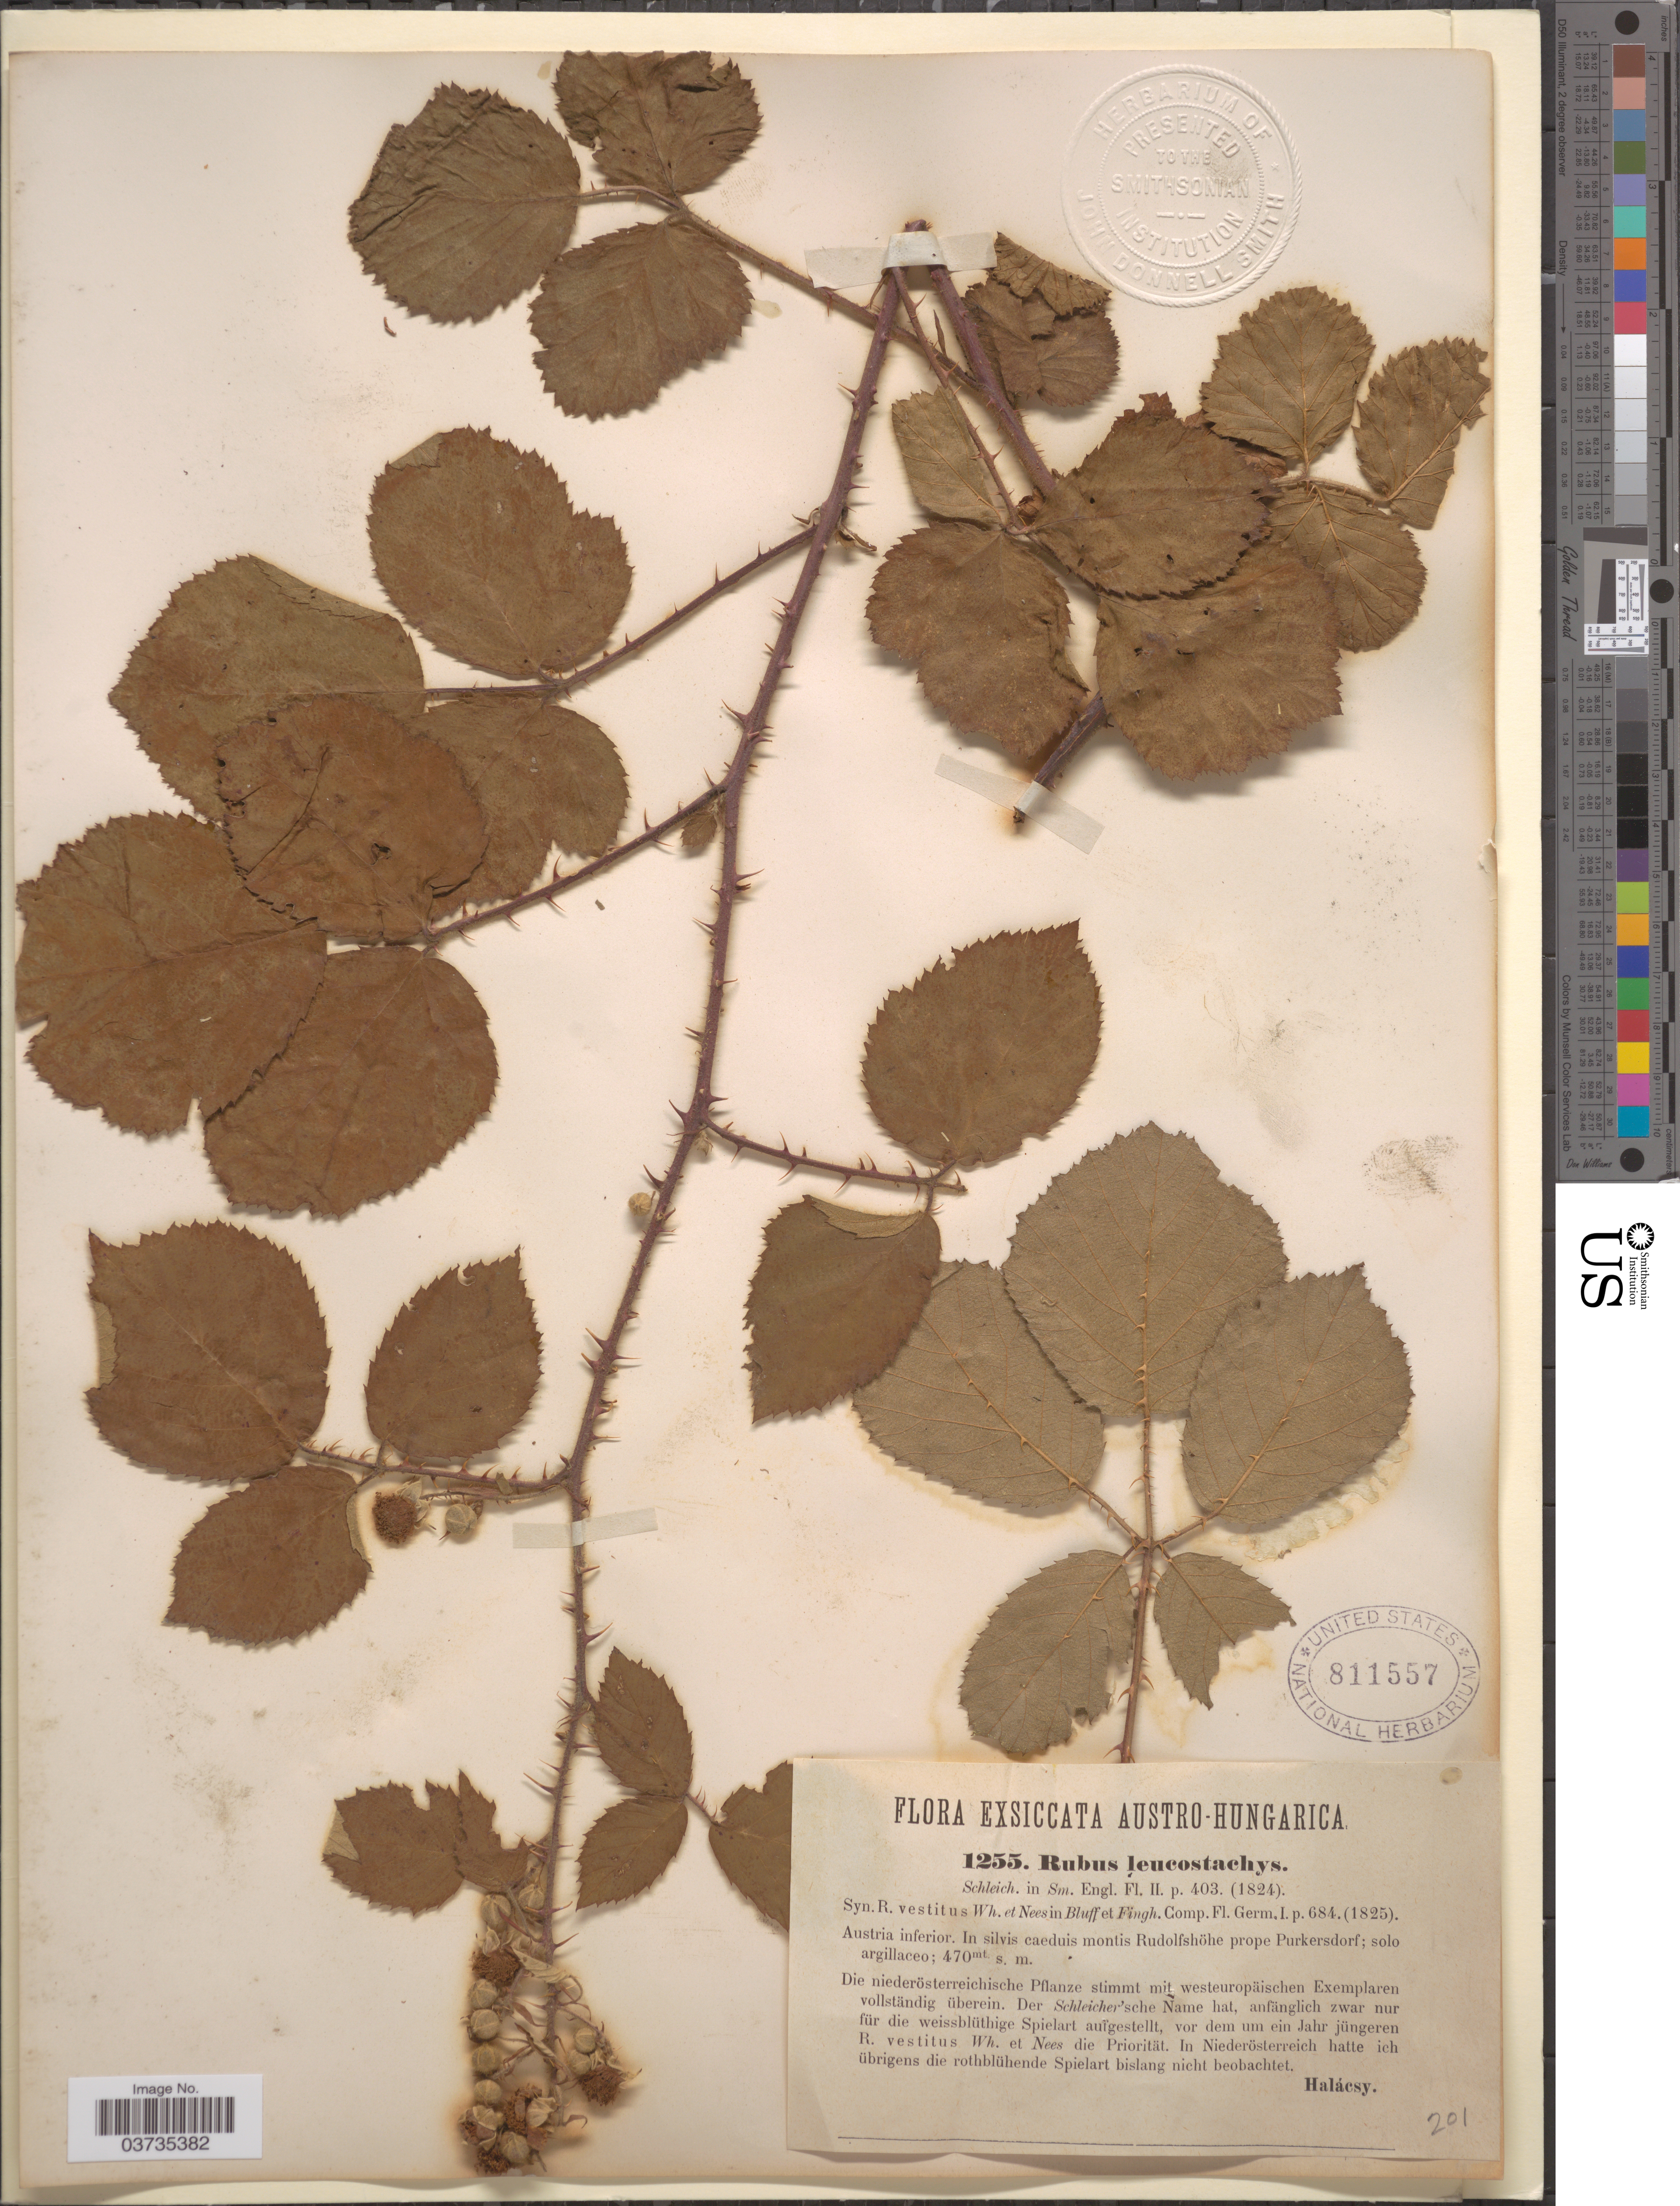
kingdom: Plantae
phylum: Tracheophyta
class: Magnoliopsida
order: Rosales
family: Rosaceae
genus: Rubus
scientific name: Rubus vestitus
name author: Weihe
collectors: -- Halacsy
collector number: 1255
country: Austria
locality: Austro-Hungarica. Austria inferior. In silvis caeduis montis Rudolfshöhe prope Purkersdorf.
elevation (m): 470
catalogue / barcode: US 811557